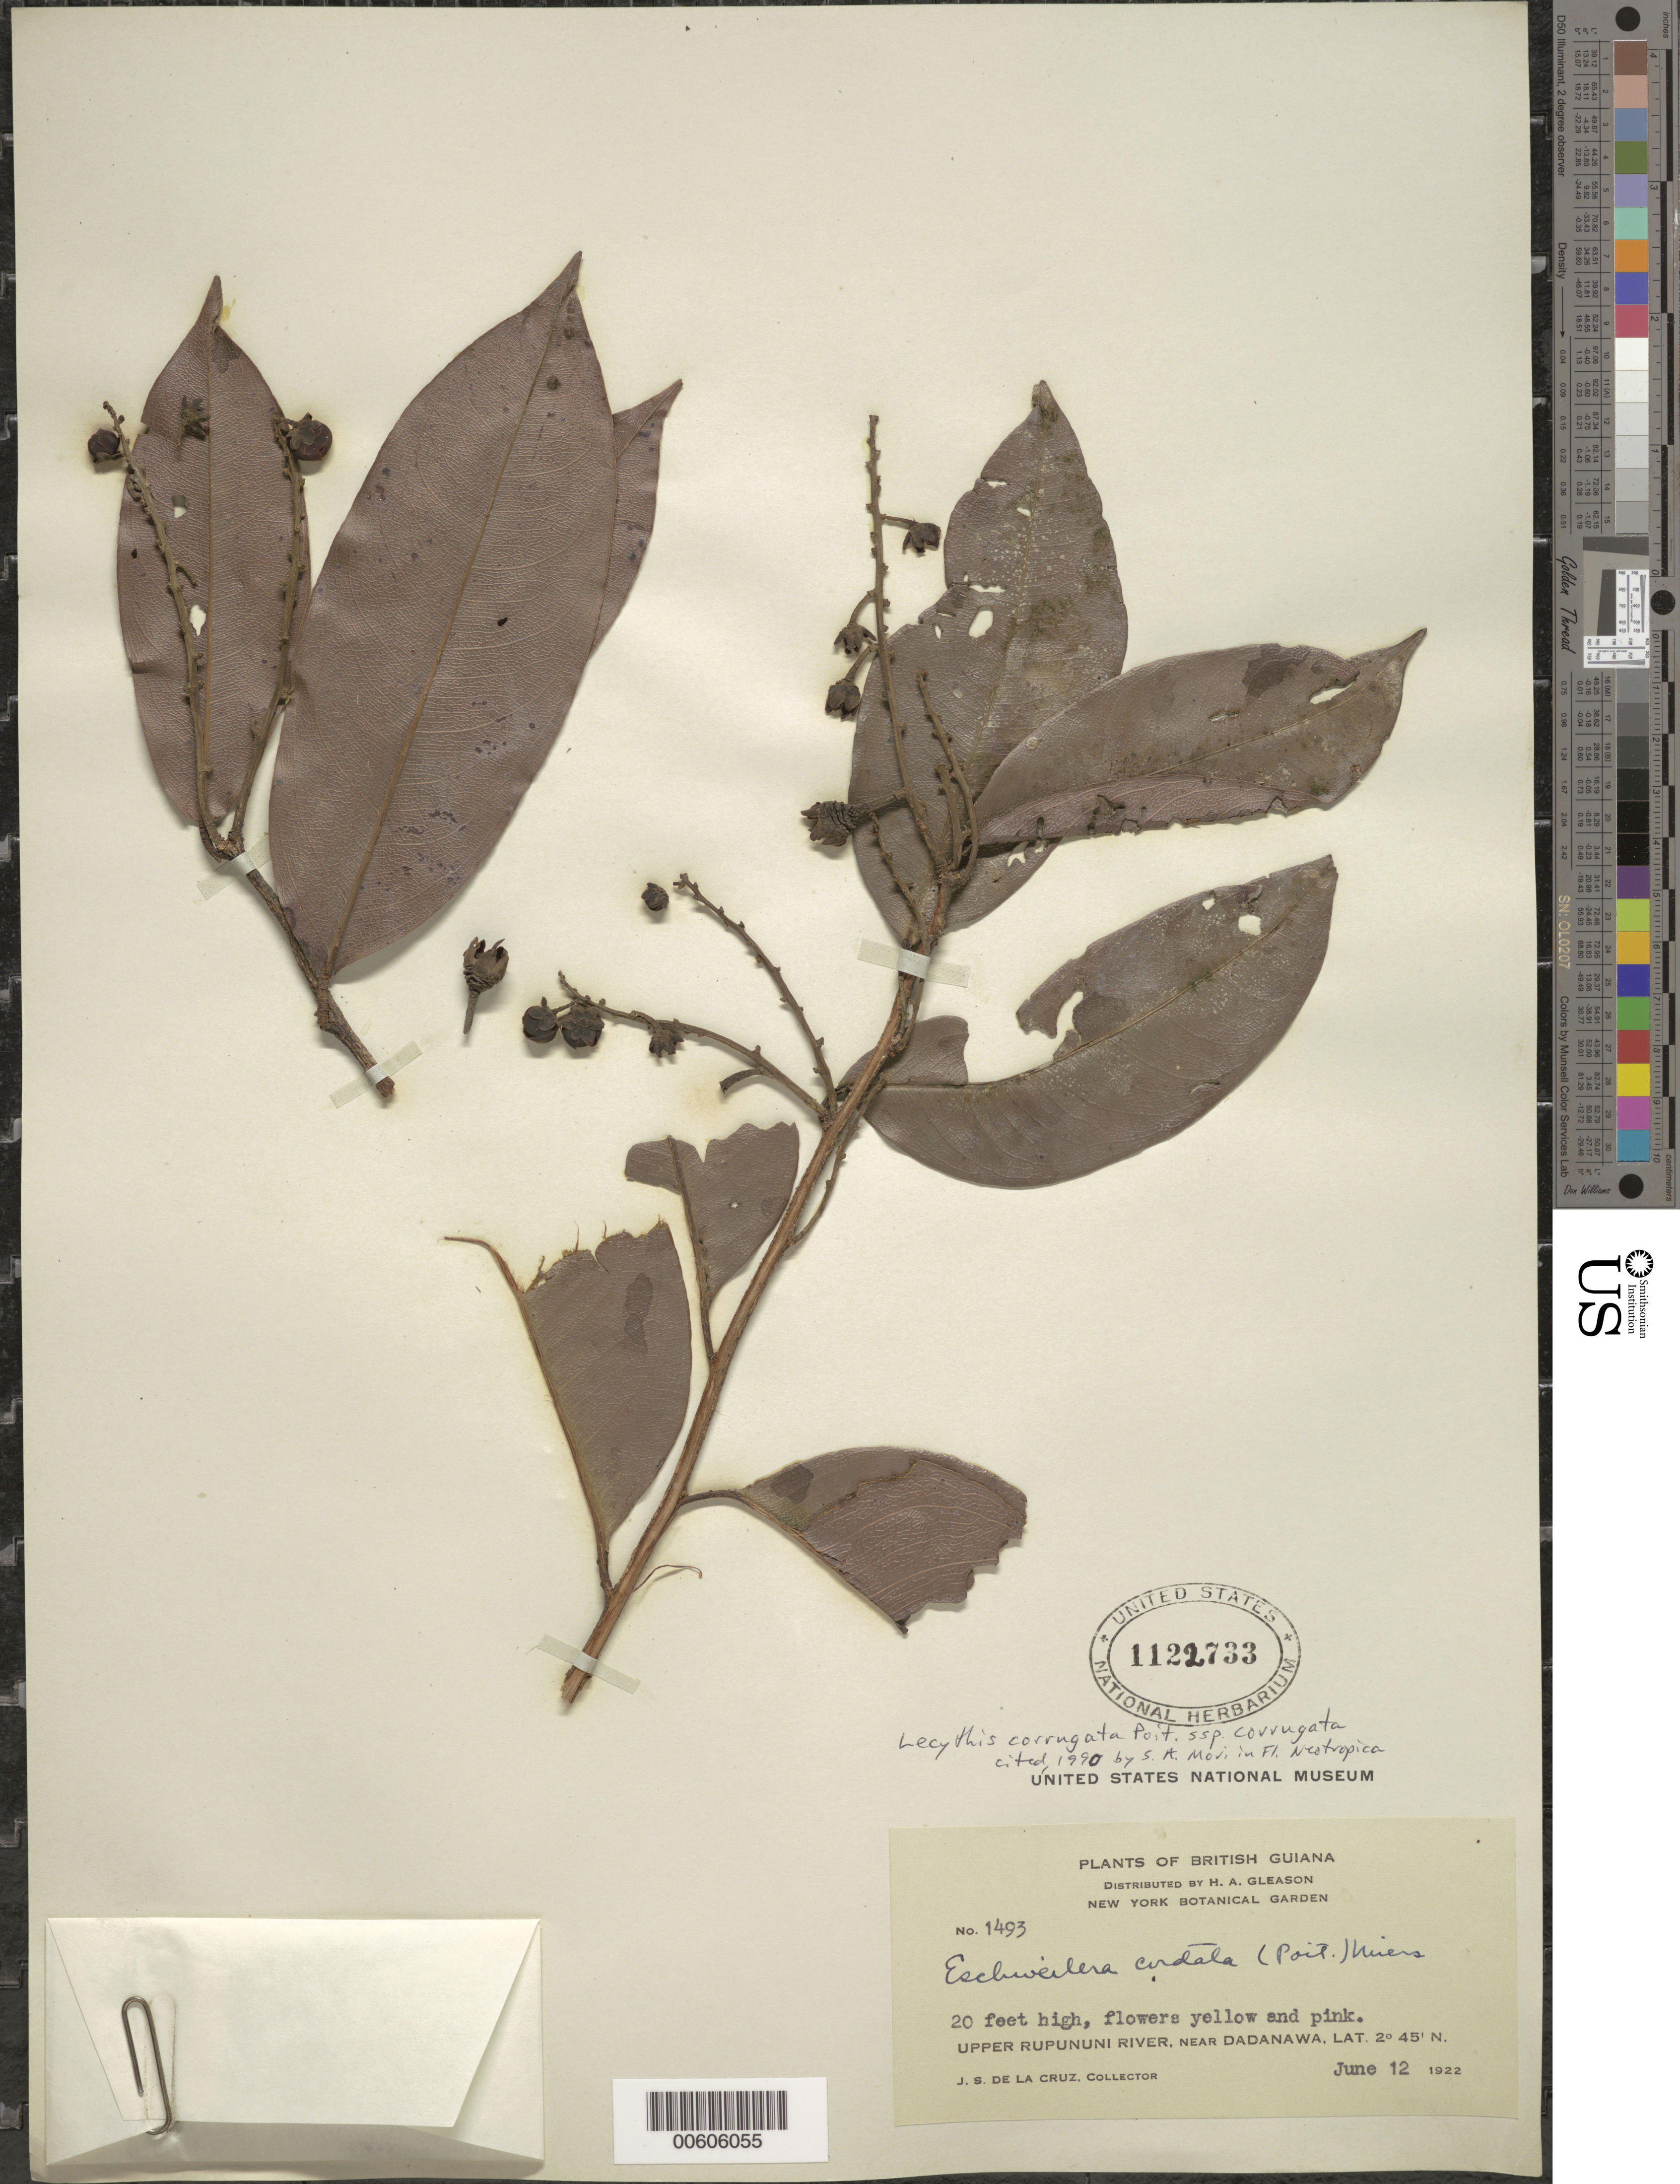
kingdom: Plantae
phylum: Tracheophyta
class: Magnoliopsida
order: Ericales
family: Lecythidaceae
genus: Lecythis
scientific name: Lecythis corrugata subsp. corrugata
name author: Poit.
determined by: Mori, Scott A.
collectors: J. S. de la Cruz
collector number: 1493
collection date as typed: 12-Jun-22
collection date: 1922-06-12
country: Guyana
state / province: U. Takutu-U. Essequibo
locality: Dadanawa, vic., upper Rupununi R.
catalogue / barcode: US 1122733